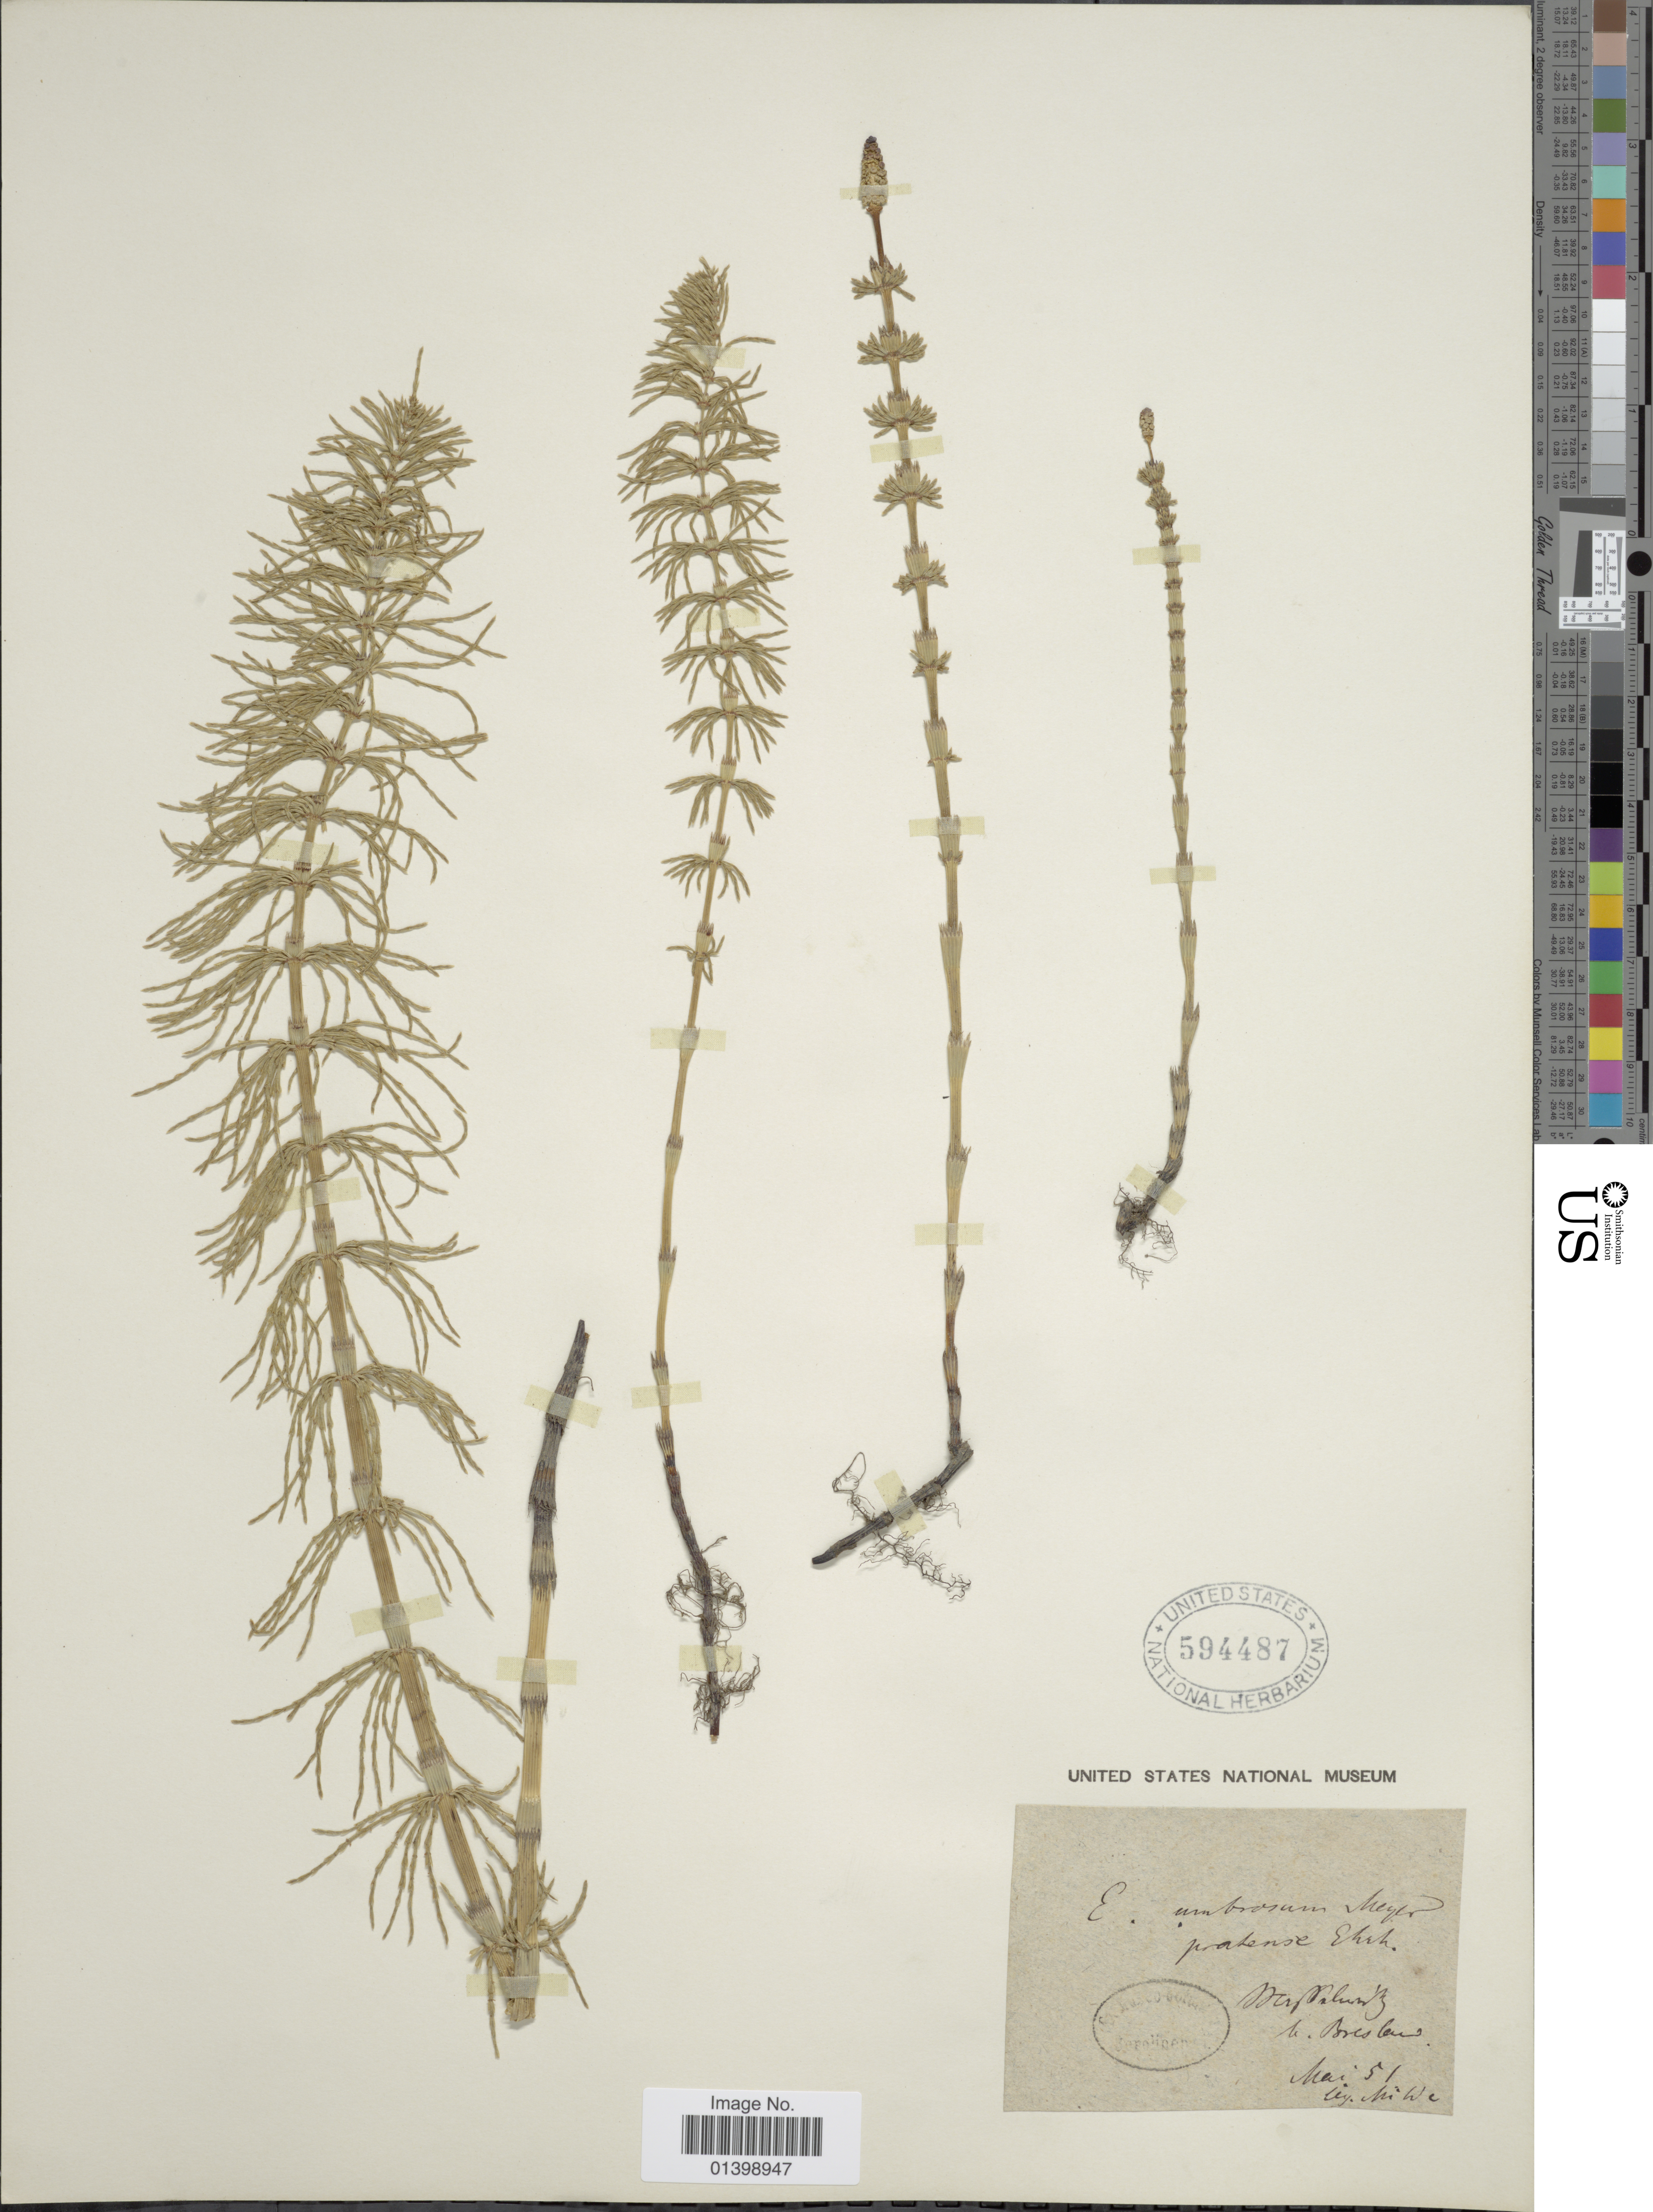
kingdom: Plantae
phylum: Tracheophyta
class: Polypodiopsida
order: Equisetales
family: Equisetaceae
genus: Equisetum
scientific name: Equisetum pratense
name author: Ehrh.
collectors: D. Milde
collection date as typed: Transcribed d/m/y: /5/51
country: Poland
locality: Breslau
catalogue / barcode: US 594487